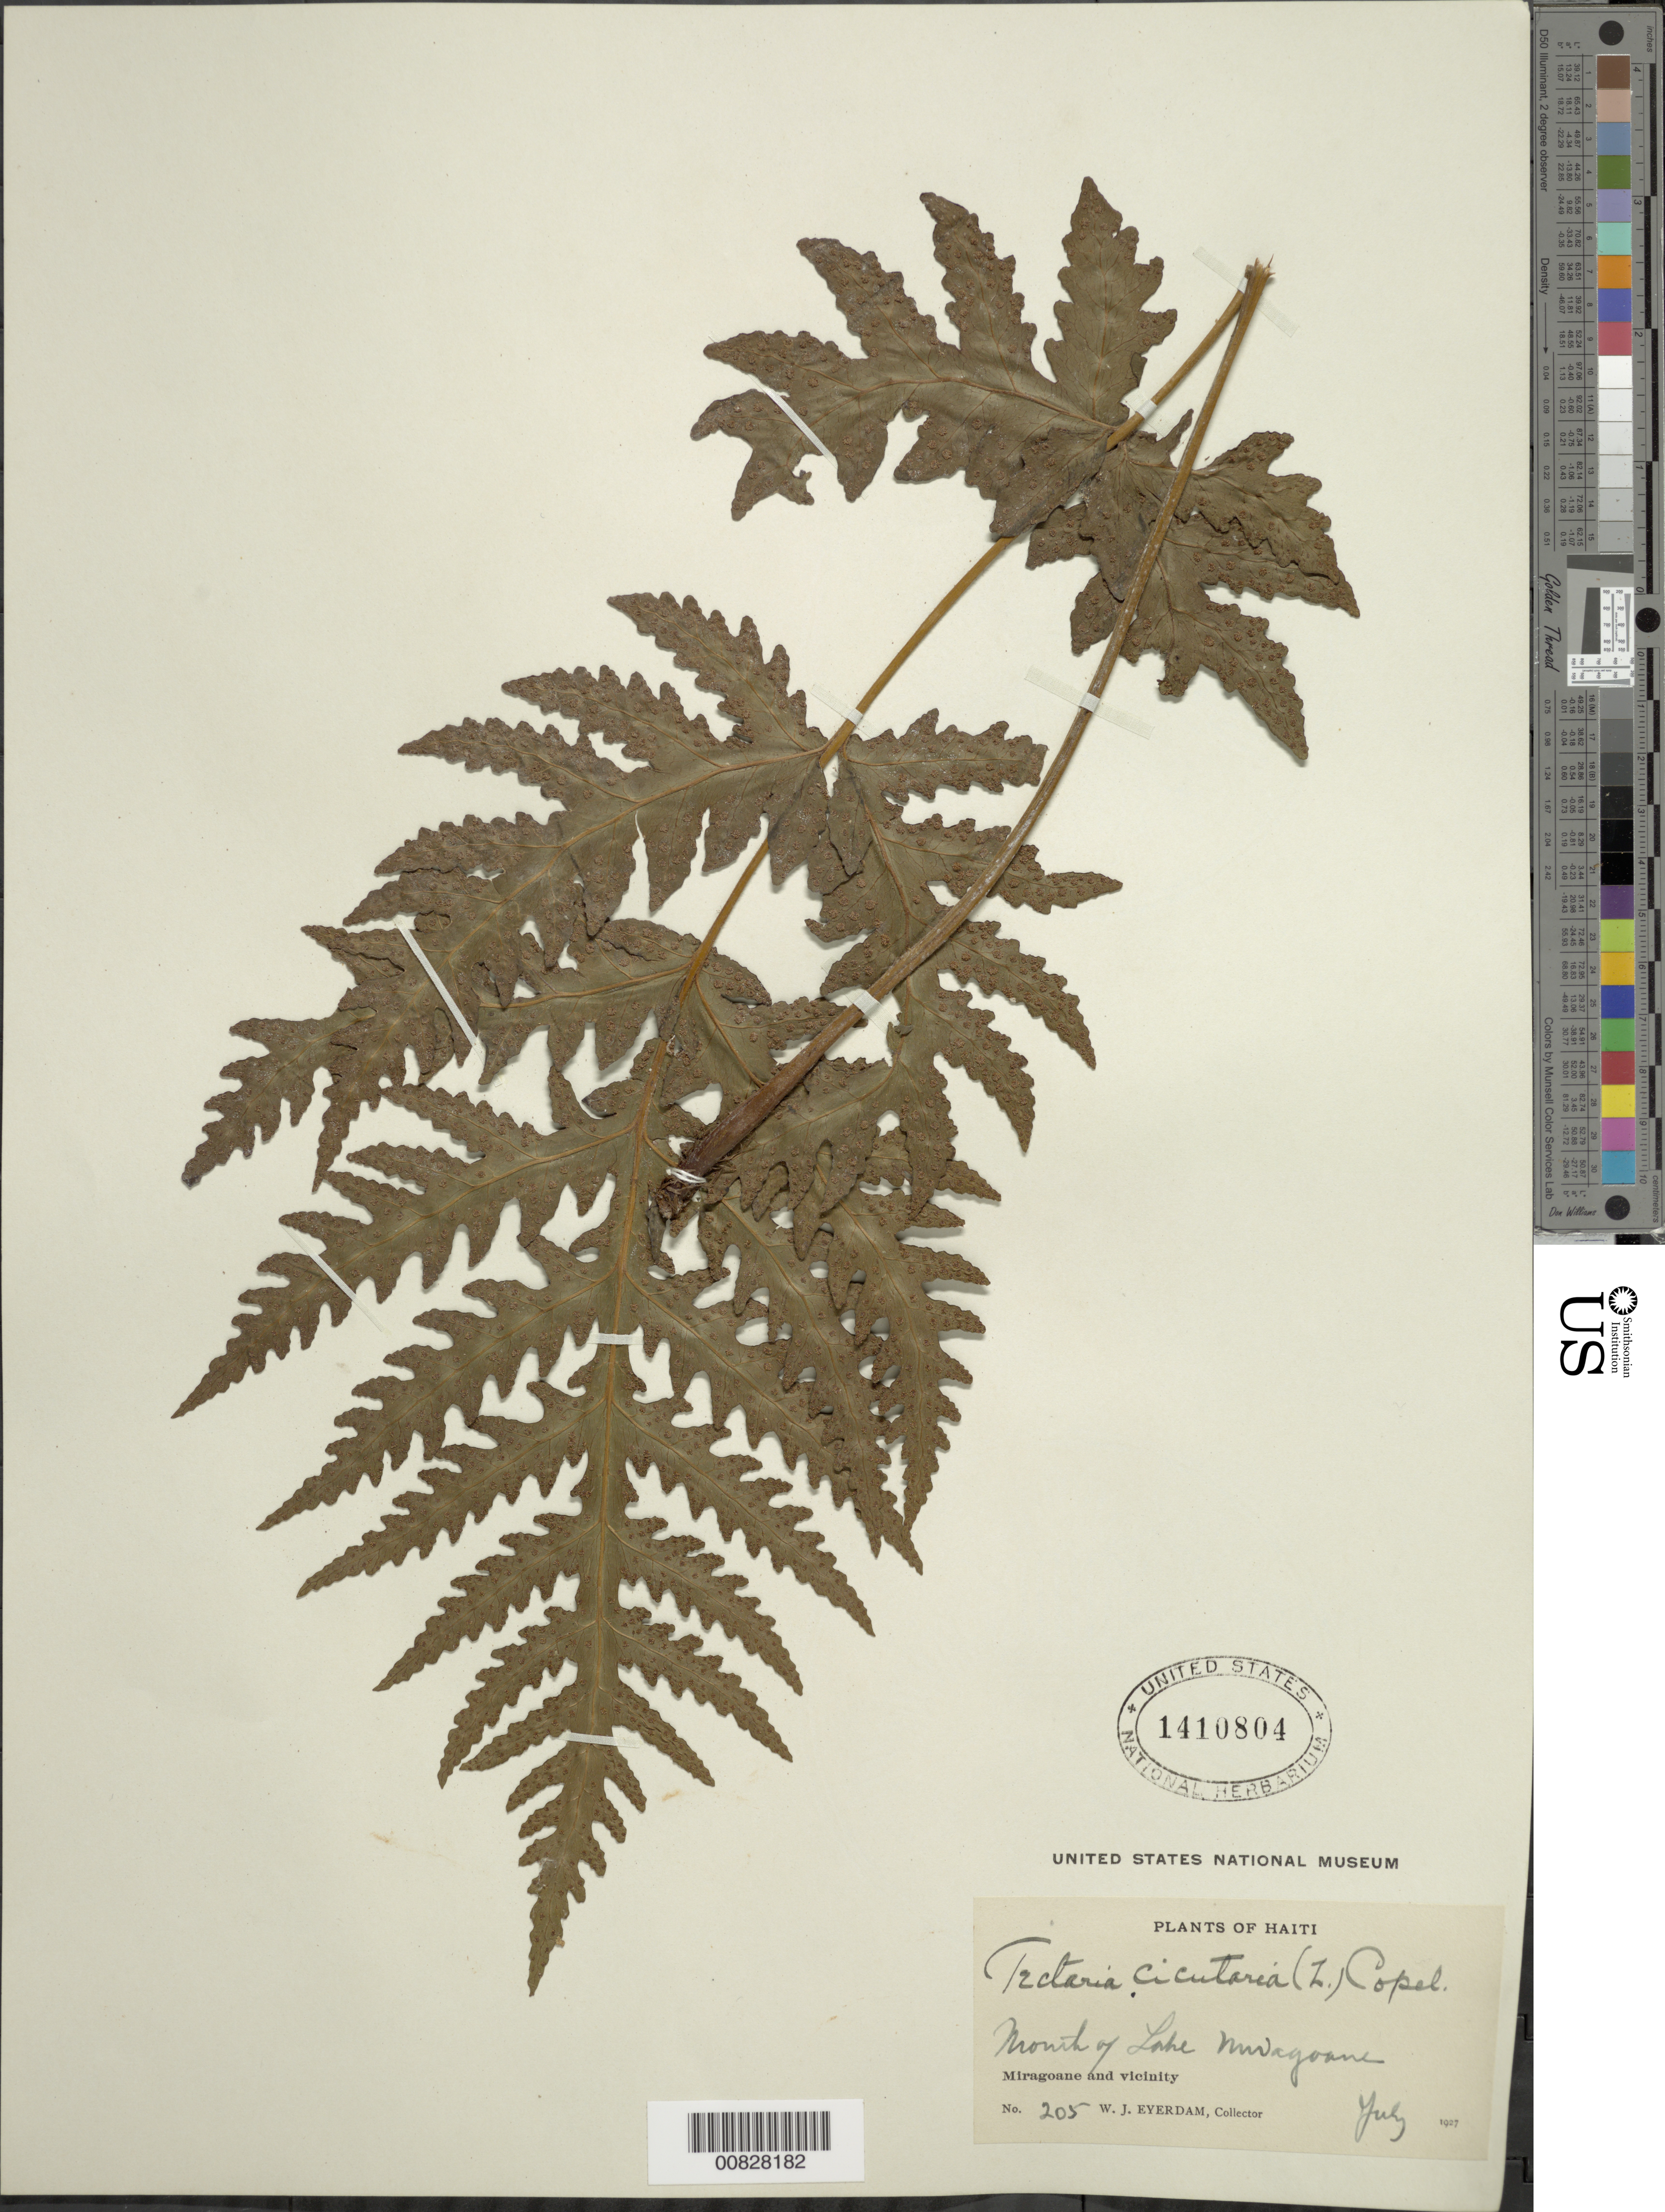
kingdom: Plantae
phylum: Tracheophyta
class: Polypodiopsida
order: Polypodiales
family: Tectariaceae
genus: Tectaria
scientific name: Tectaria cicutaria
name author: (L.) Copel.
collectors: W. J. Eyerdam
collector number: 205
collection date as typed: Jul 1927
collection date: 1927-07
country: Haiti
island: Hispaniola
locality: Miragoane and vicinity; mouth of Lake Miragoane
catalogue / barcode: US 1410804